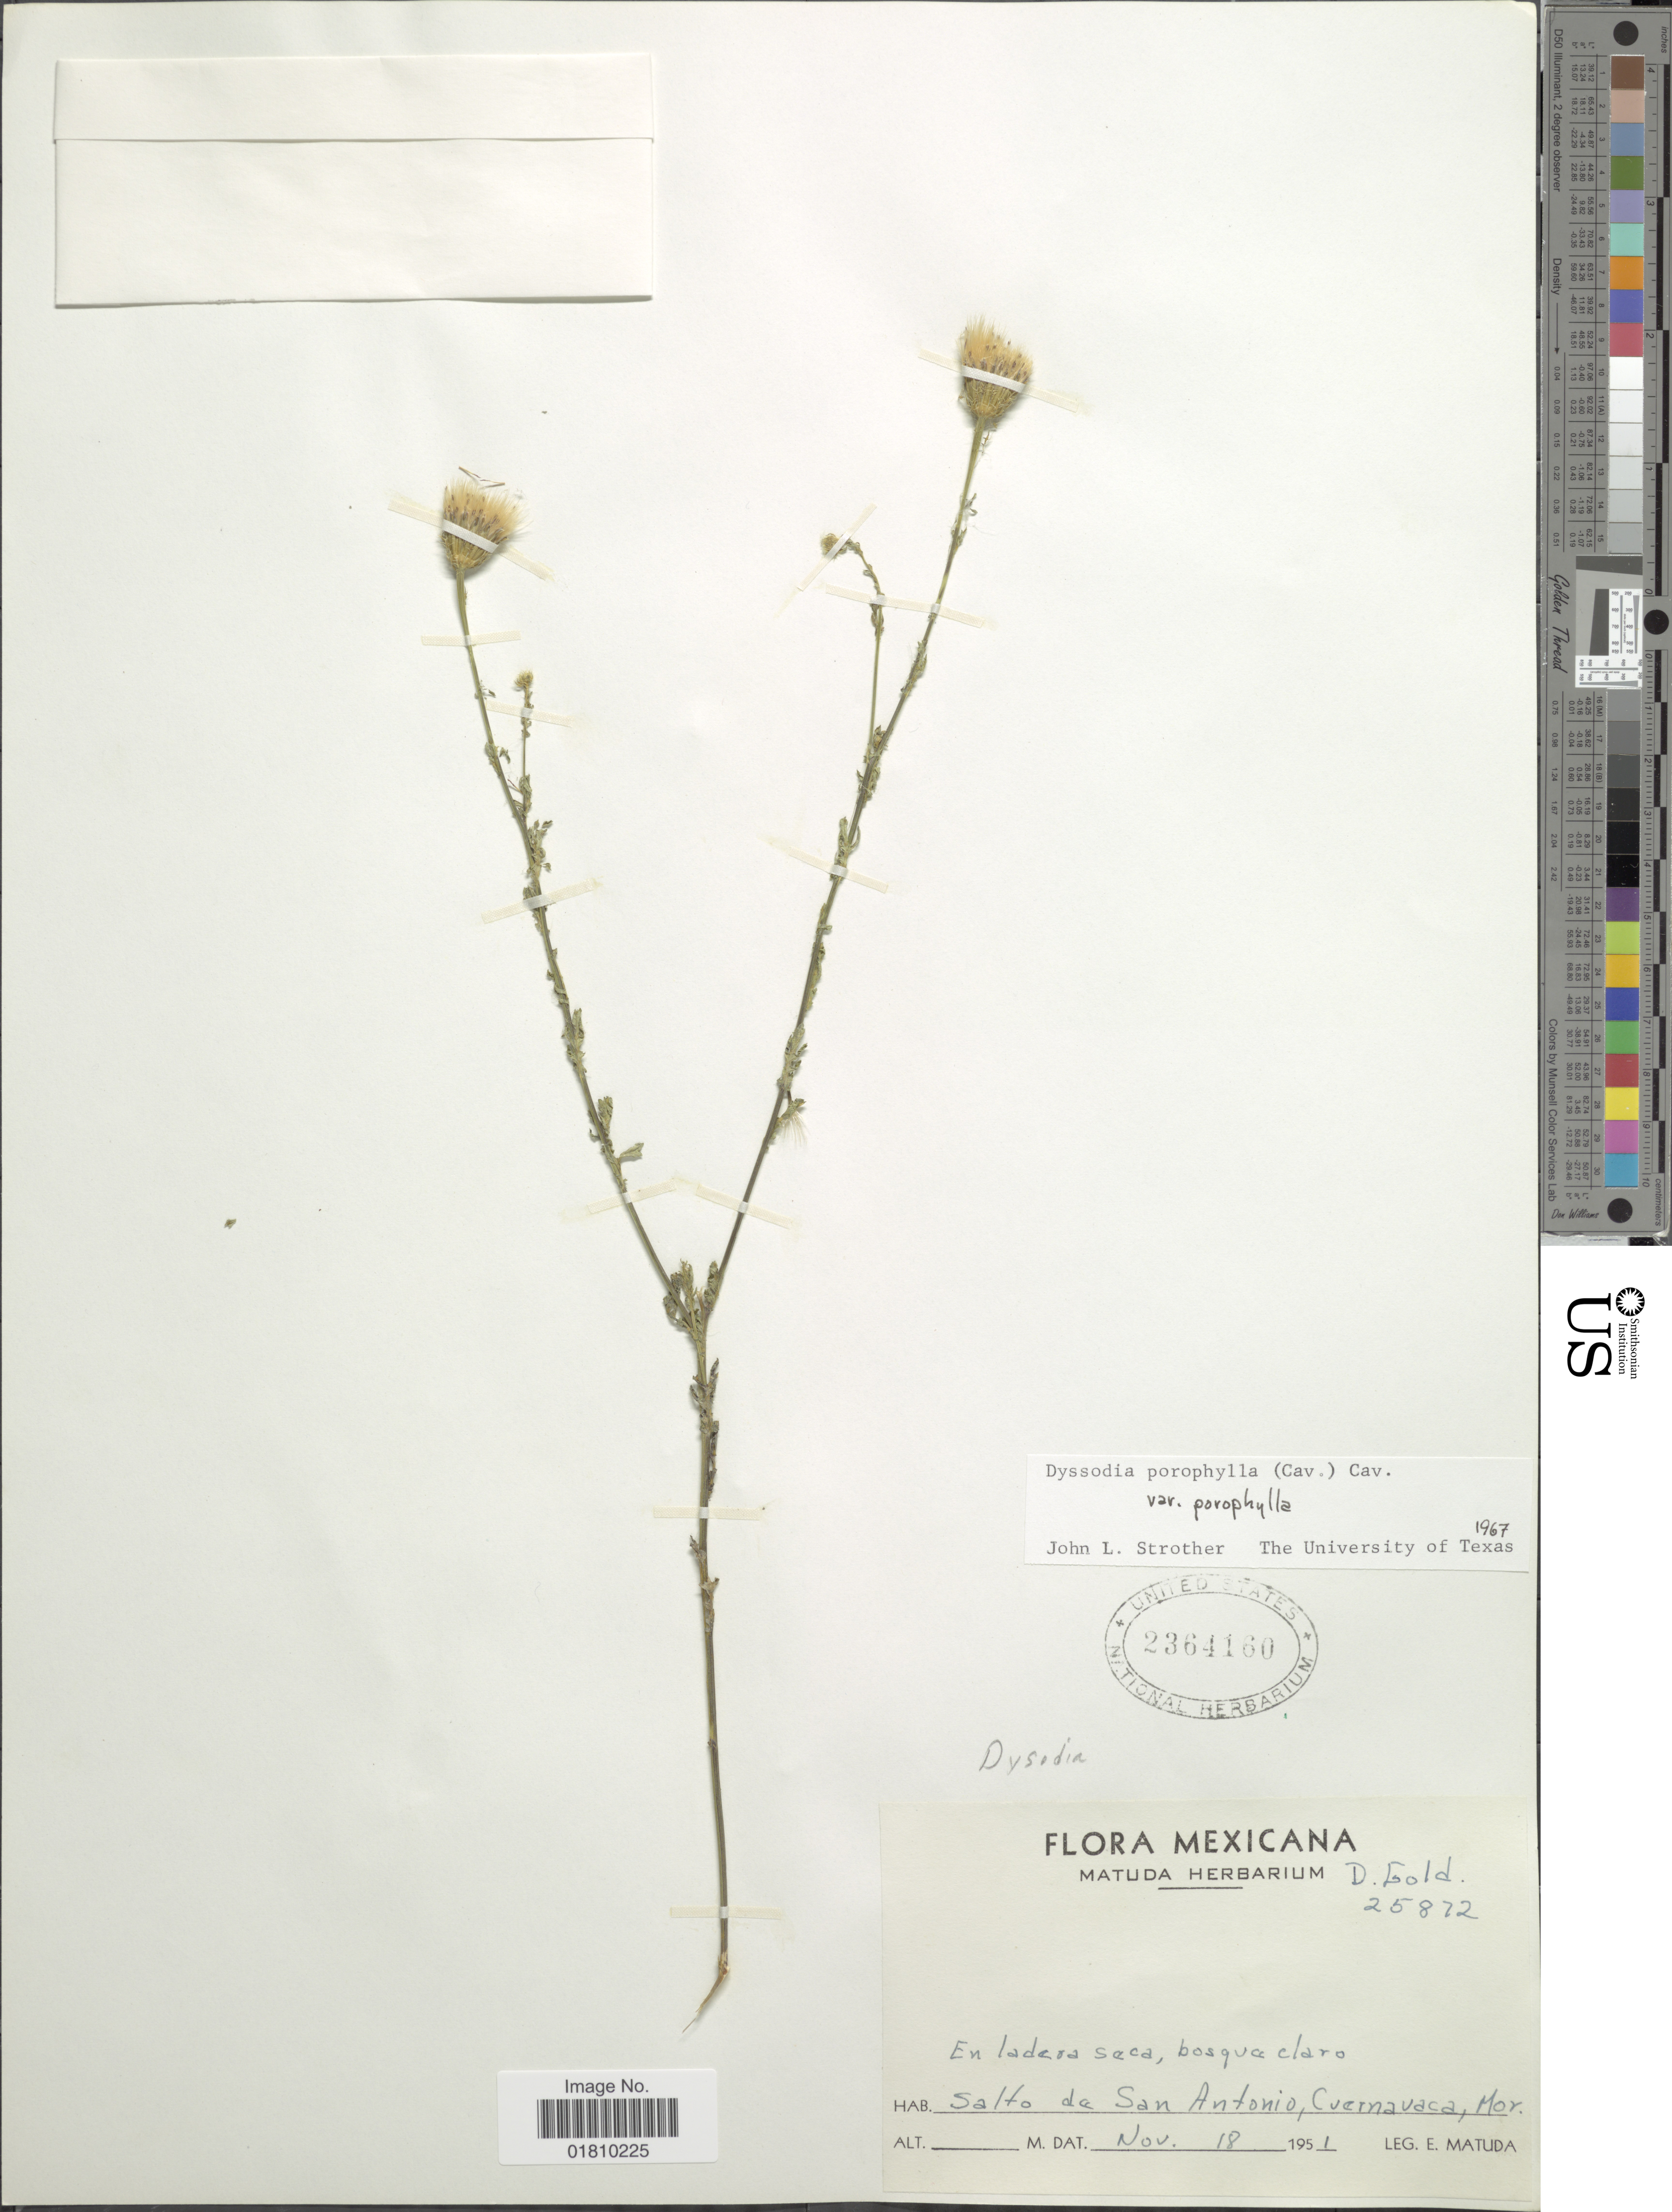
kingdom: Plantae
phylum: Tracheophyta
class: Magnoliopsida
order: Asterales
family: Asteraceae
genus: Adenophyllum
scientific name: Adenophyllum porophyllum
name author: (Cav.) Hemsl.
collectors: E. Matuda & D. Gold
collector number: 25872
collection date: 1951-11-18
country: Mexico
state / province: Morelos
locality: En ladera seca, bosque claro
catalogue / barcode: US 2364160